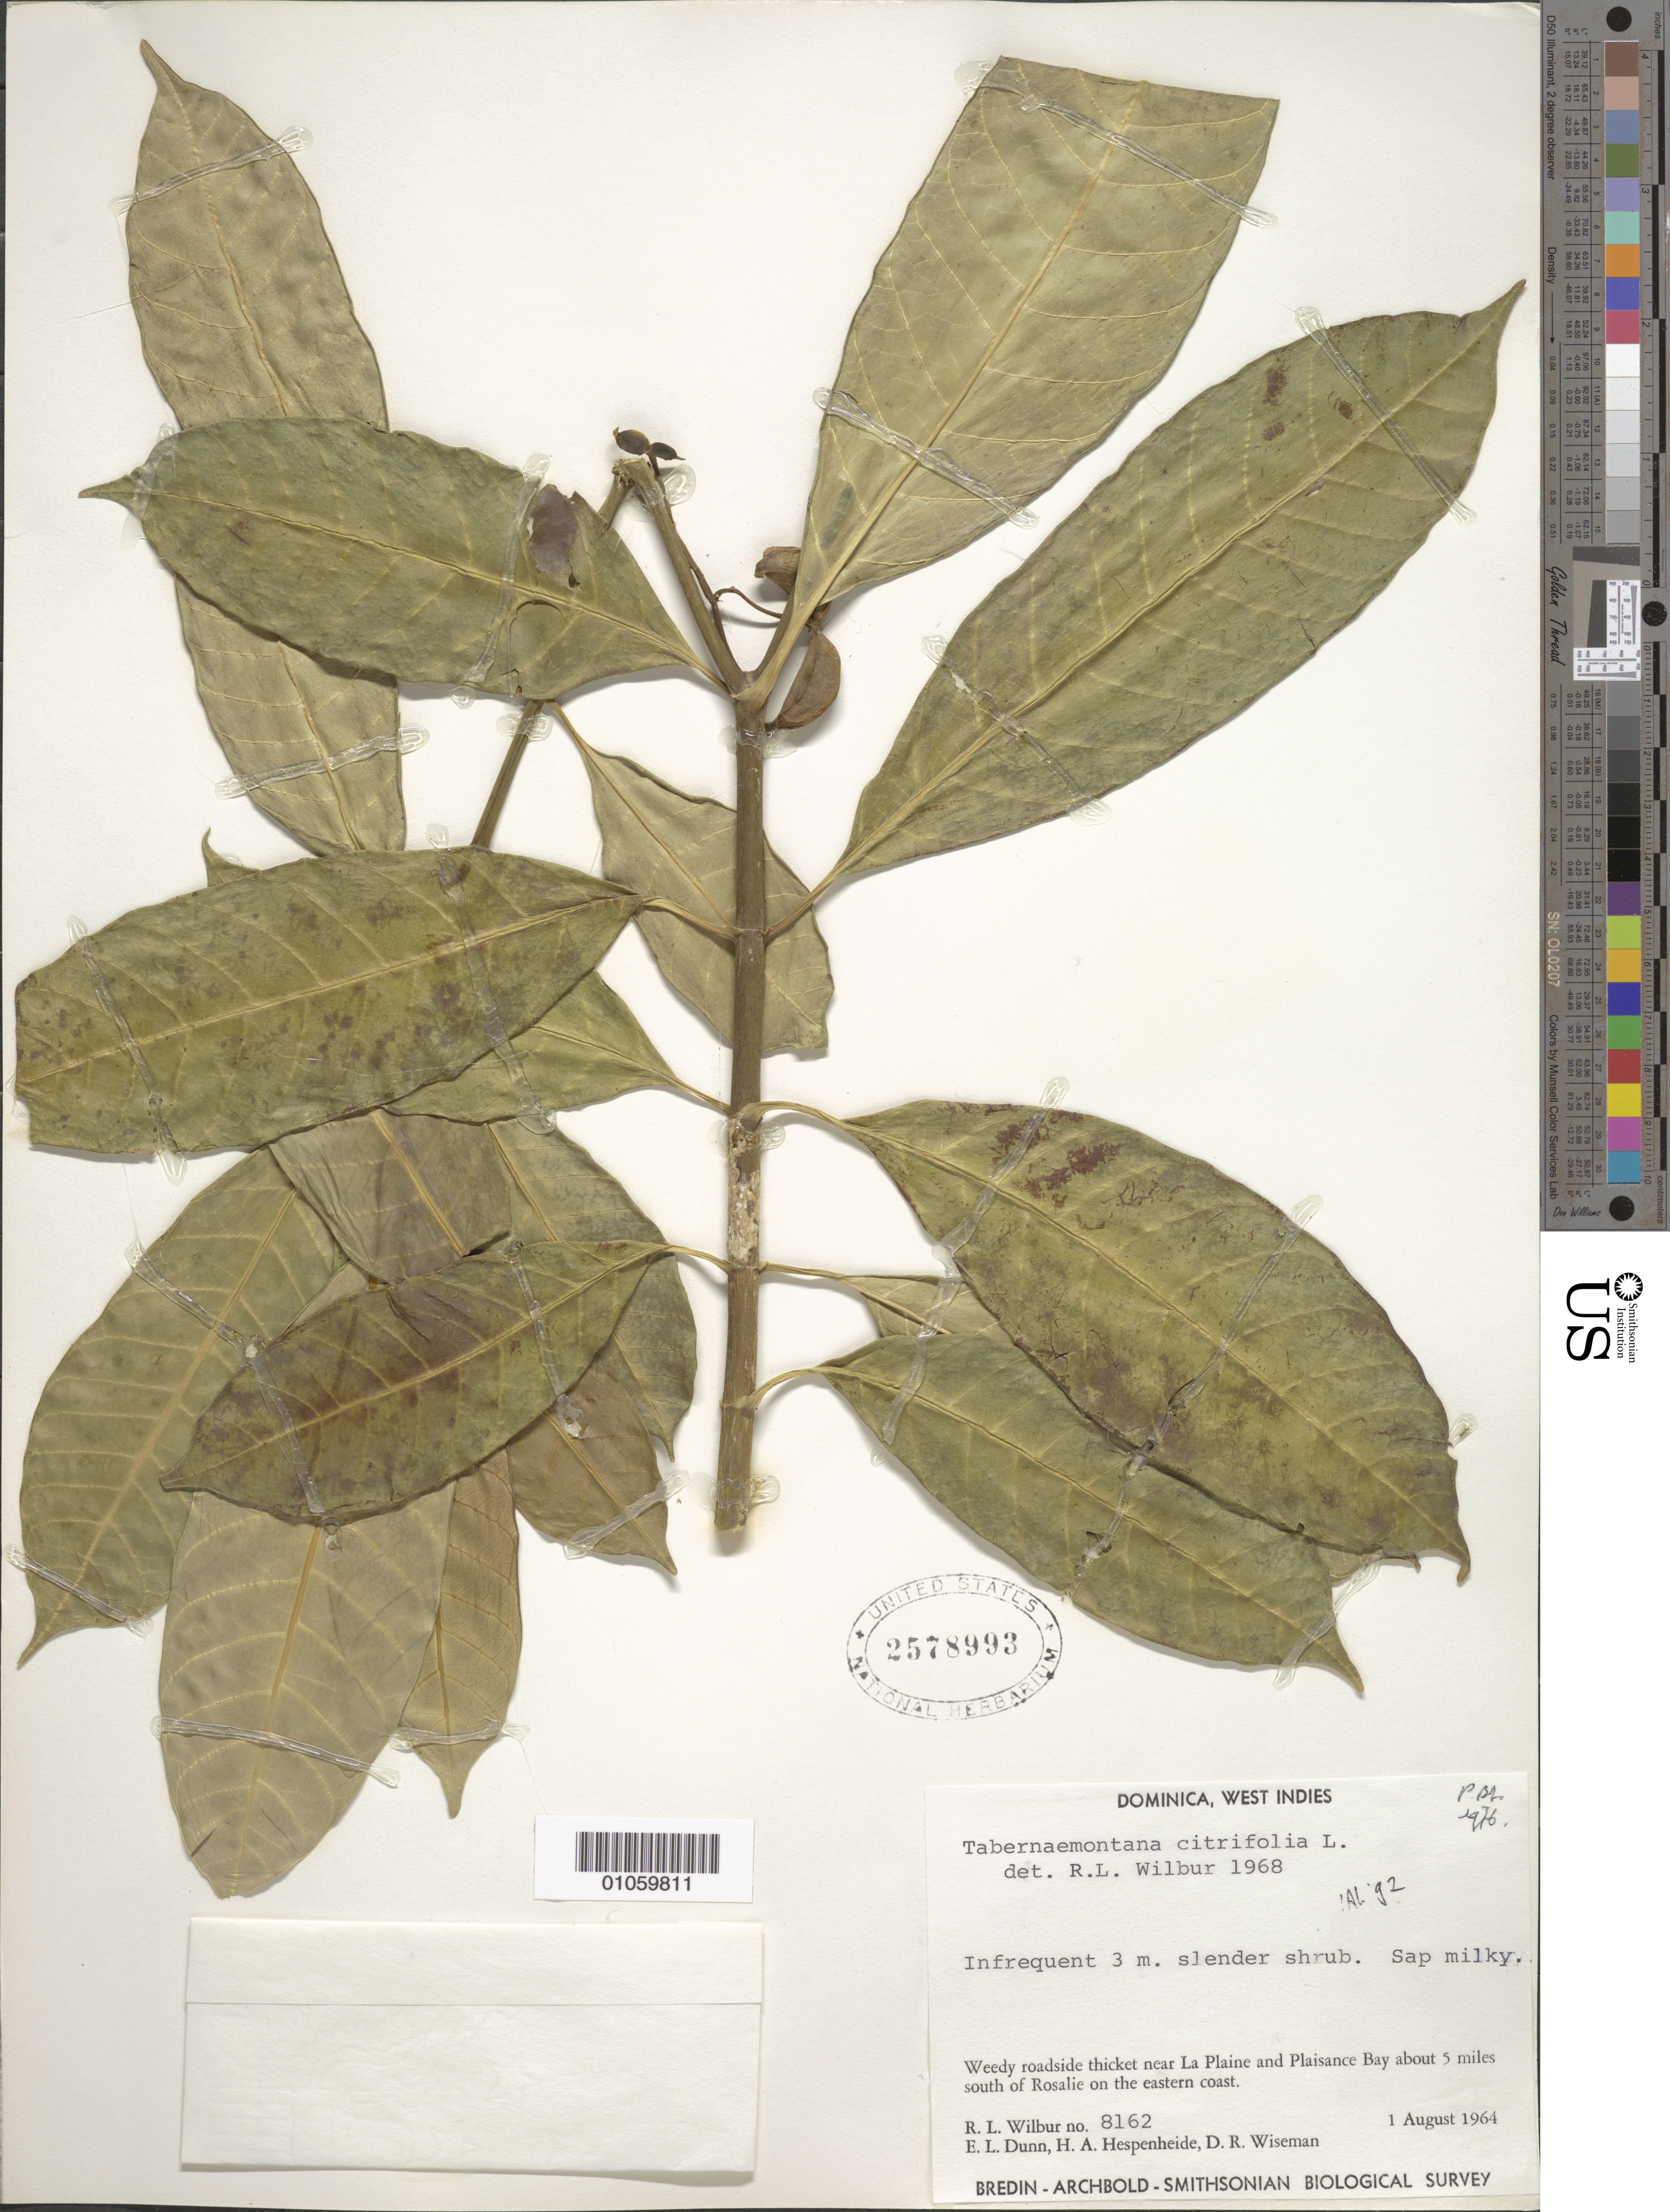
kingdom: Plantae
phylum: Tracheophyta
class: Magnoliopsida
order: Gentianales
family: Apocynaceae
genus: Tabernaemontana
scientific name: Tabernaemontana citrifolia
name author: L.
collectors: R. L. Wilbur, E. Dunn, H. A. Hespenheide & D. R. Wiseman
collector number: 8162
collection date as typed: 01 Aug 1964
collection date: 1964-08-01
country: Dominica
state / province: St. Patrick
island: Dominica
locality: Roadside near La Plaine and Plaissance Bay, about 5 miles south of Rosalie on the eastern coast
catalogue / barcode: US 2578993